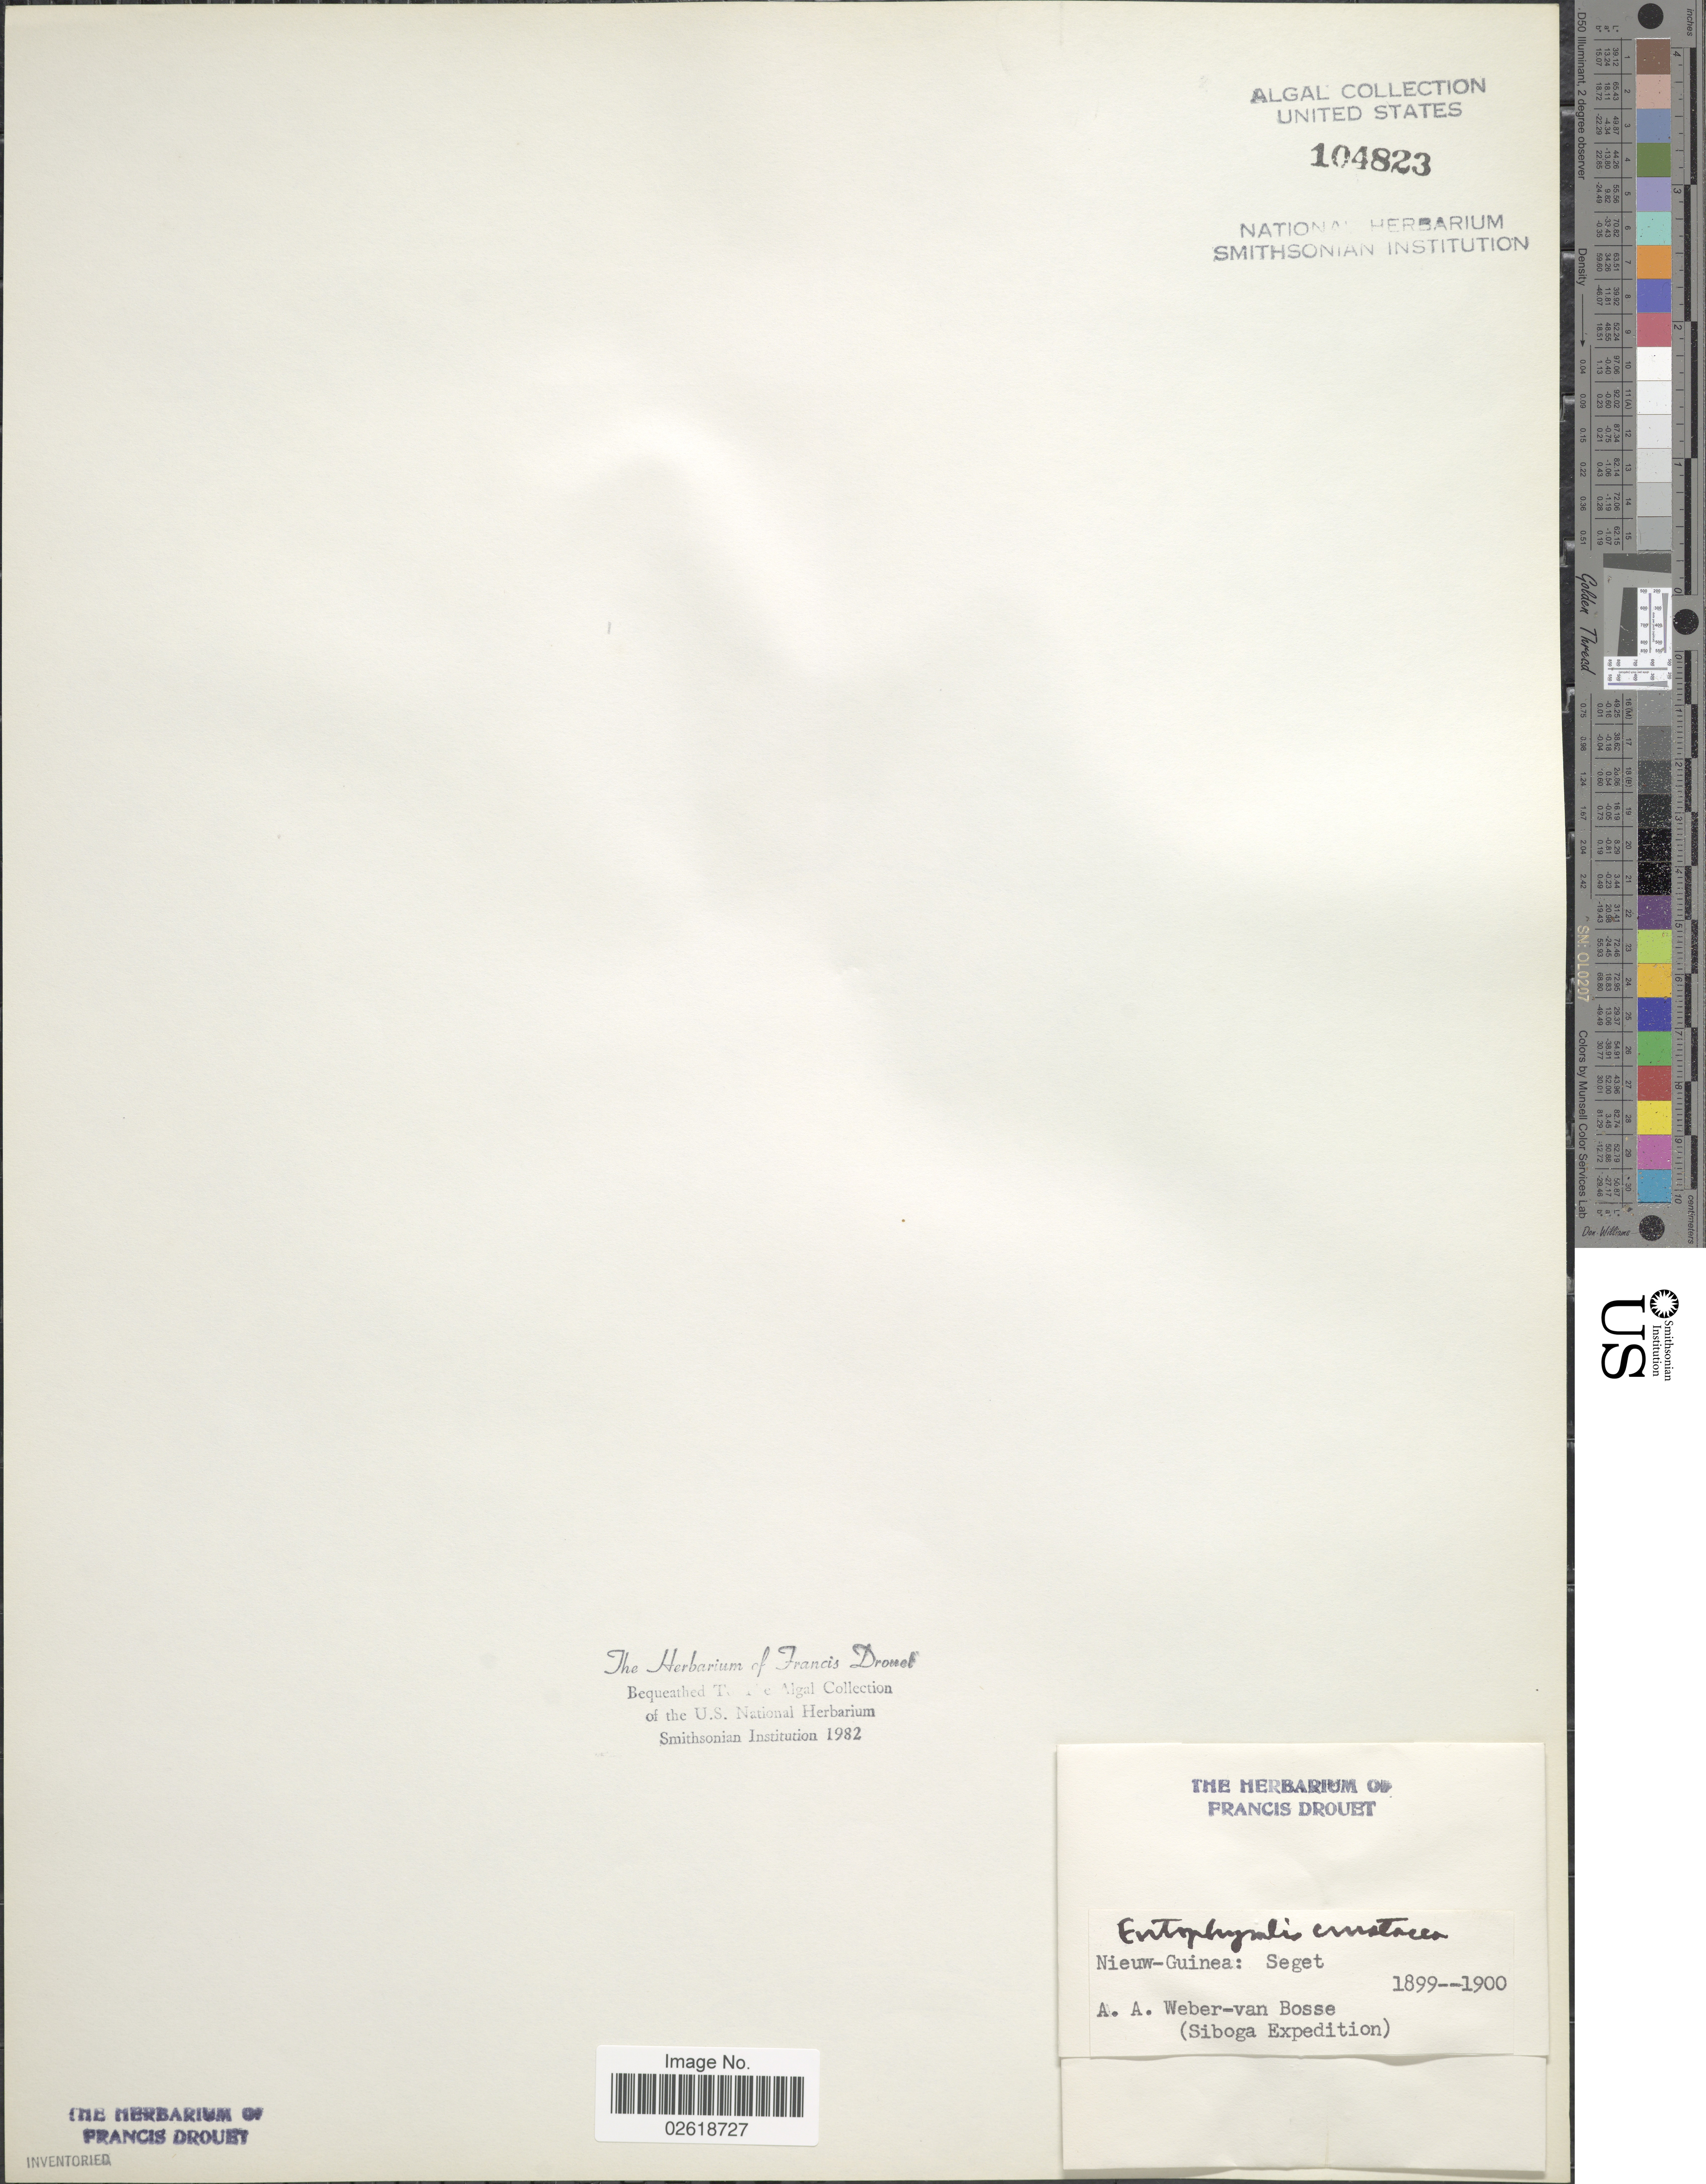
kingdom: Bacteria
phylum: Cyanobacteria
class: Cyanobacteriia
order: Cyanobacteriales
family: Chroococcaceae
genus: Entophysalis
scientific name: Entophysalis deusta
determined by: Drouet, F. E.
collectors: A. A. Weber-van Bosse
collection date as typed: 1899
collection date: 1899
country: Indonesia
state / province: Papua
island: New Guinea I.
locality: Seget, Irian Jaya.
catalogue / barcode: US 104823